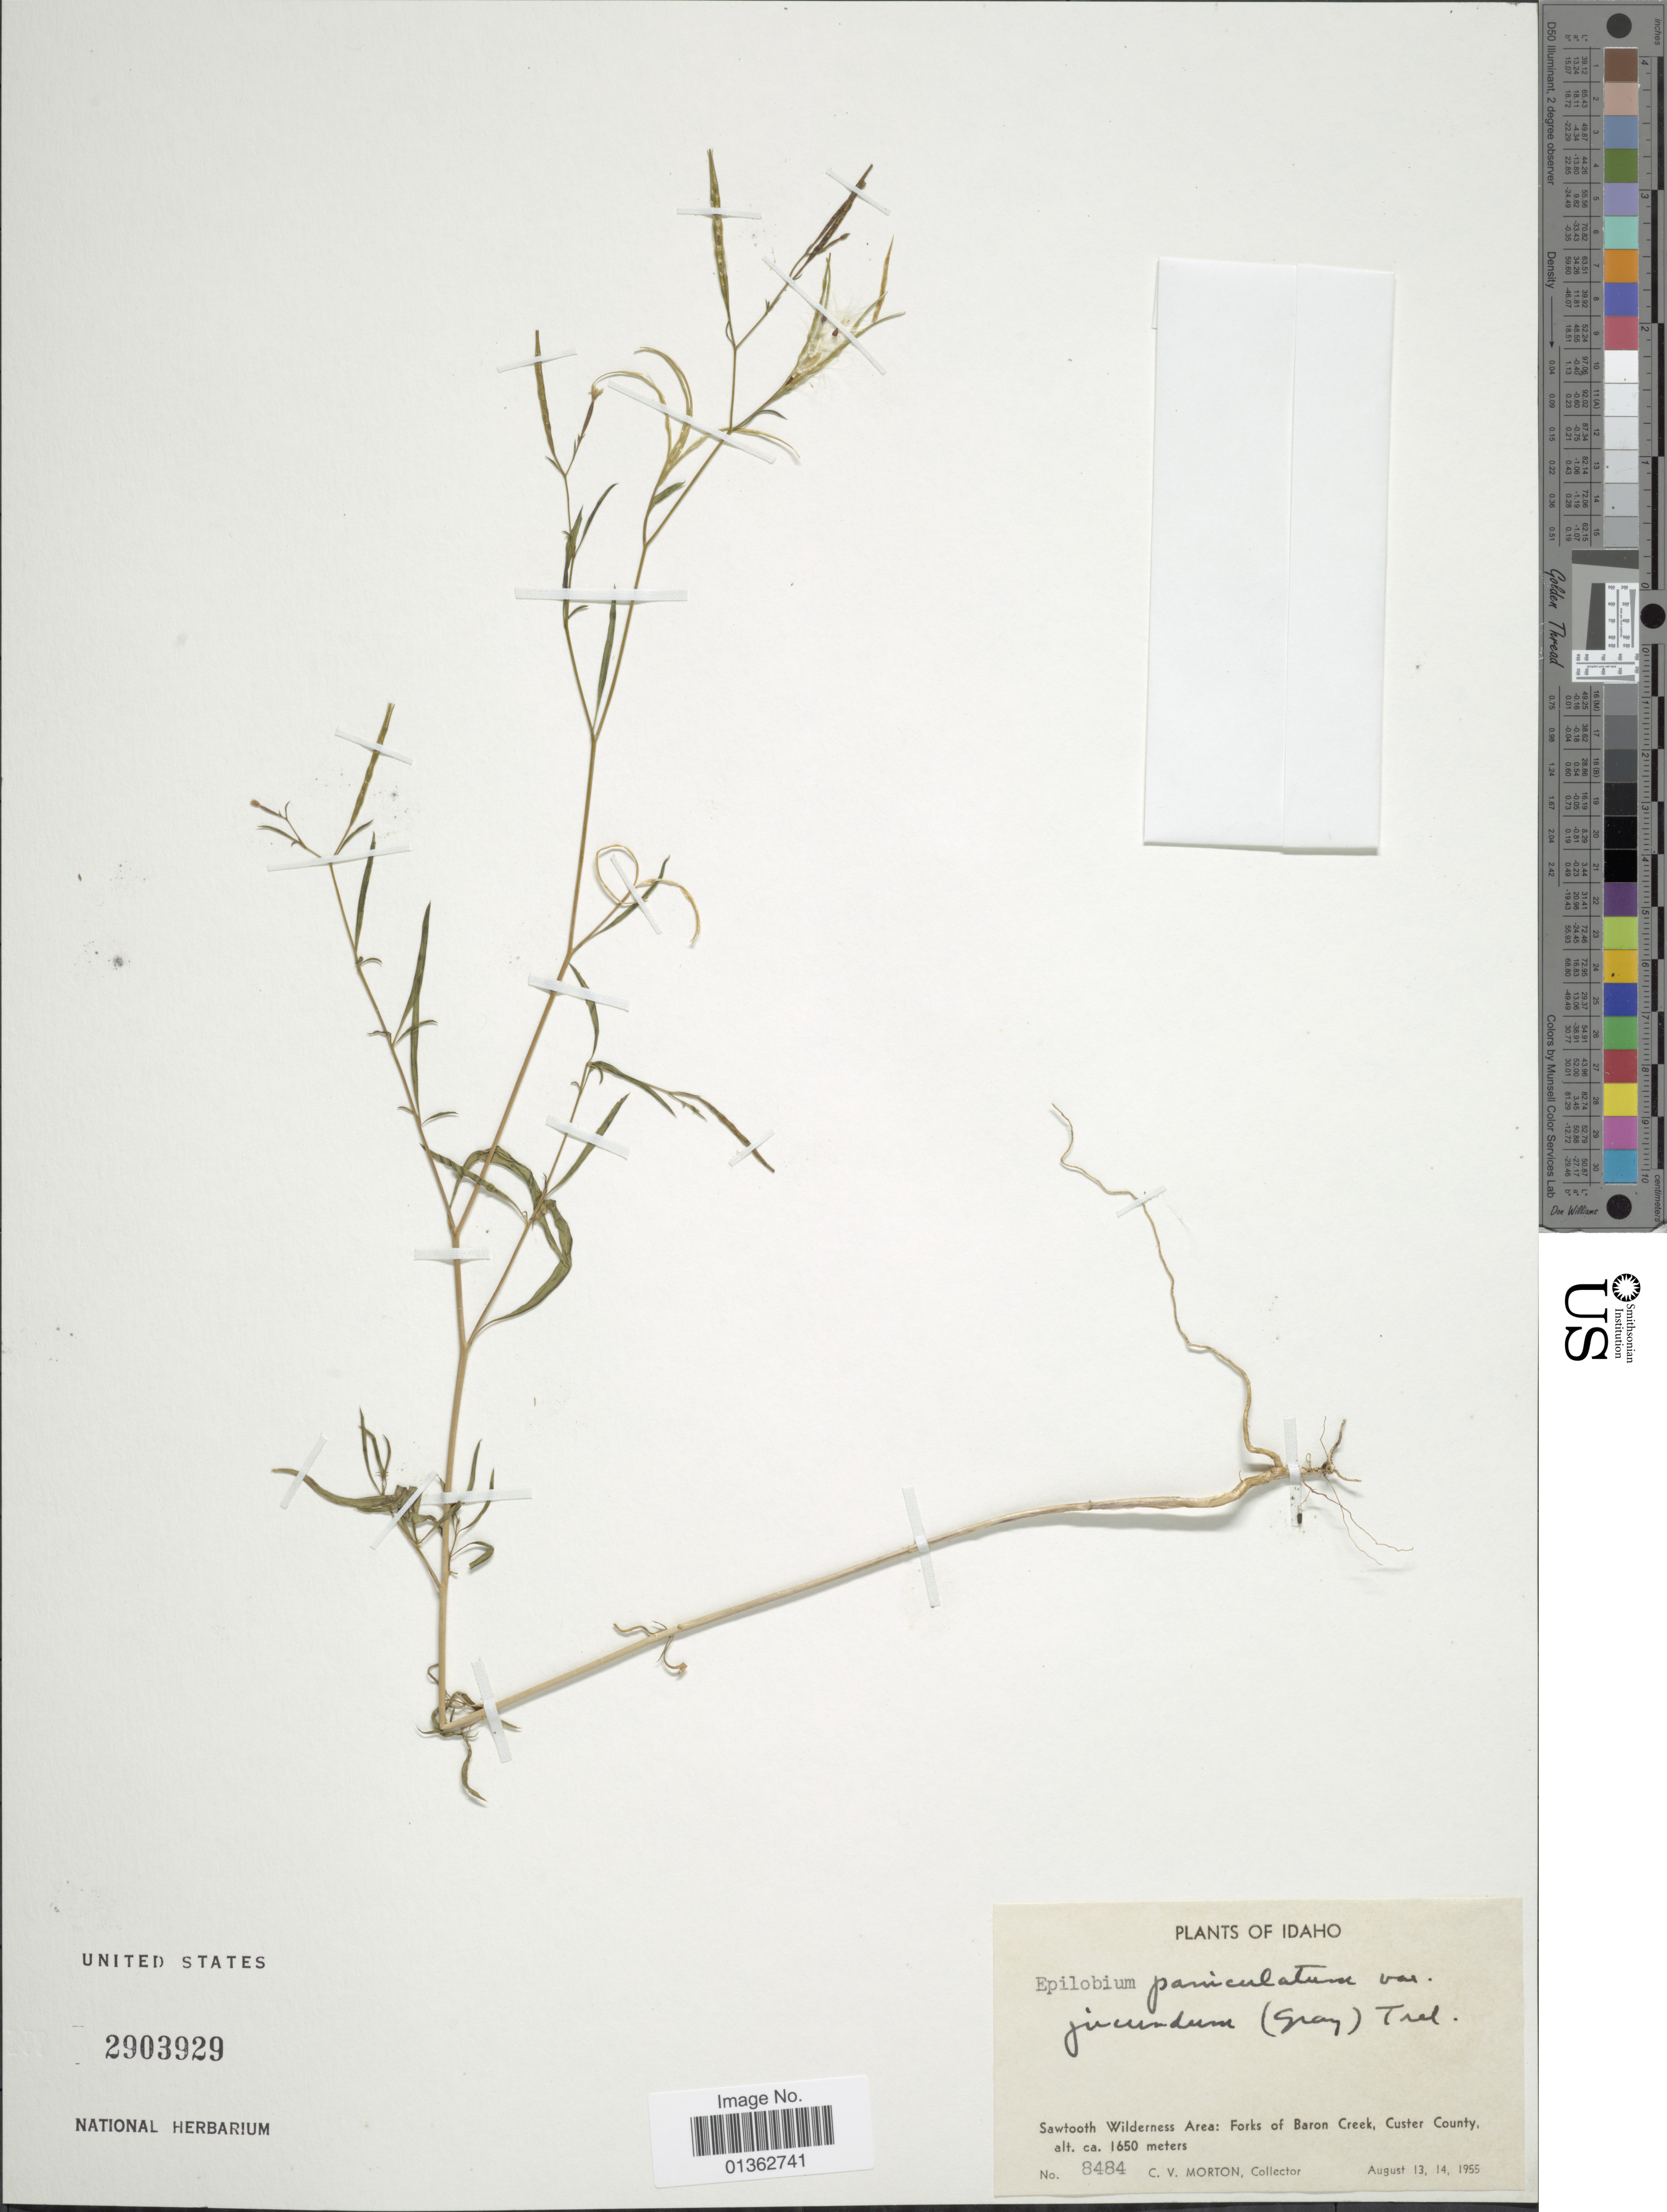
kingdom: Plantae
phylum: Tracheophyta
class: Magnoliopsida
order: Myrtales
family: Onagraceae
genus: Epilobium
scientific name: Epilobium brachycarpum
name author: C. Presl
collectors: C. V. Morton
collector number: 8484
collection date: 1955-08-13/1955-08-14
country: United States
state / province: Idaho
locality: Sawtooth Wilderness Area: Forks of Baron Creek, Custer County.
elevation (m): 1650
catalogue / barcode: US 2903929